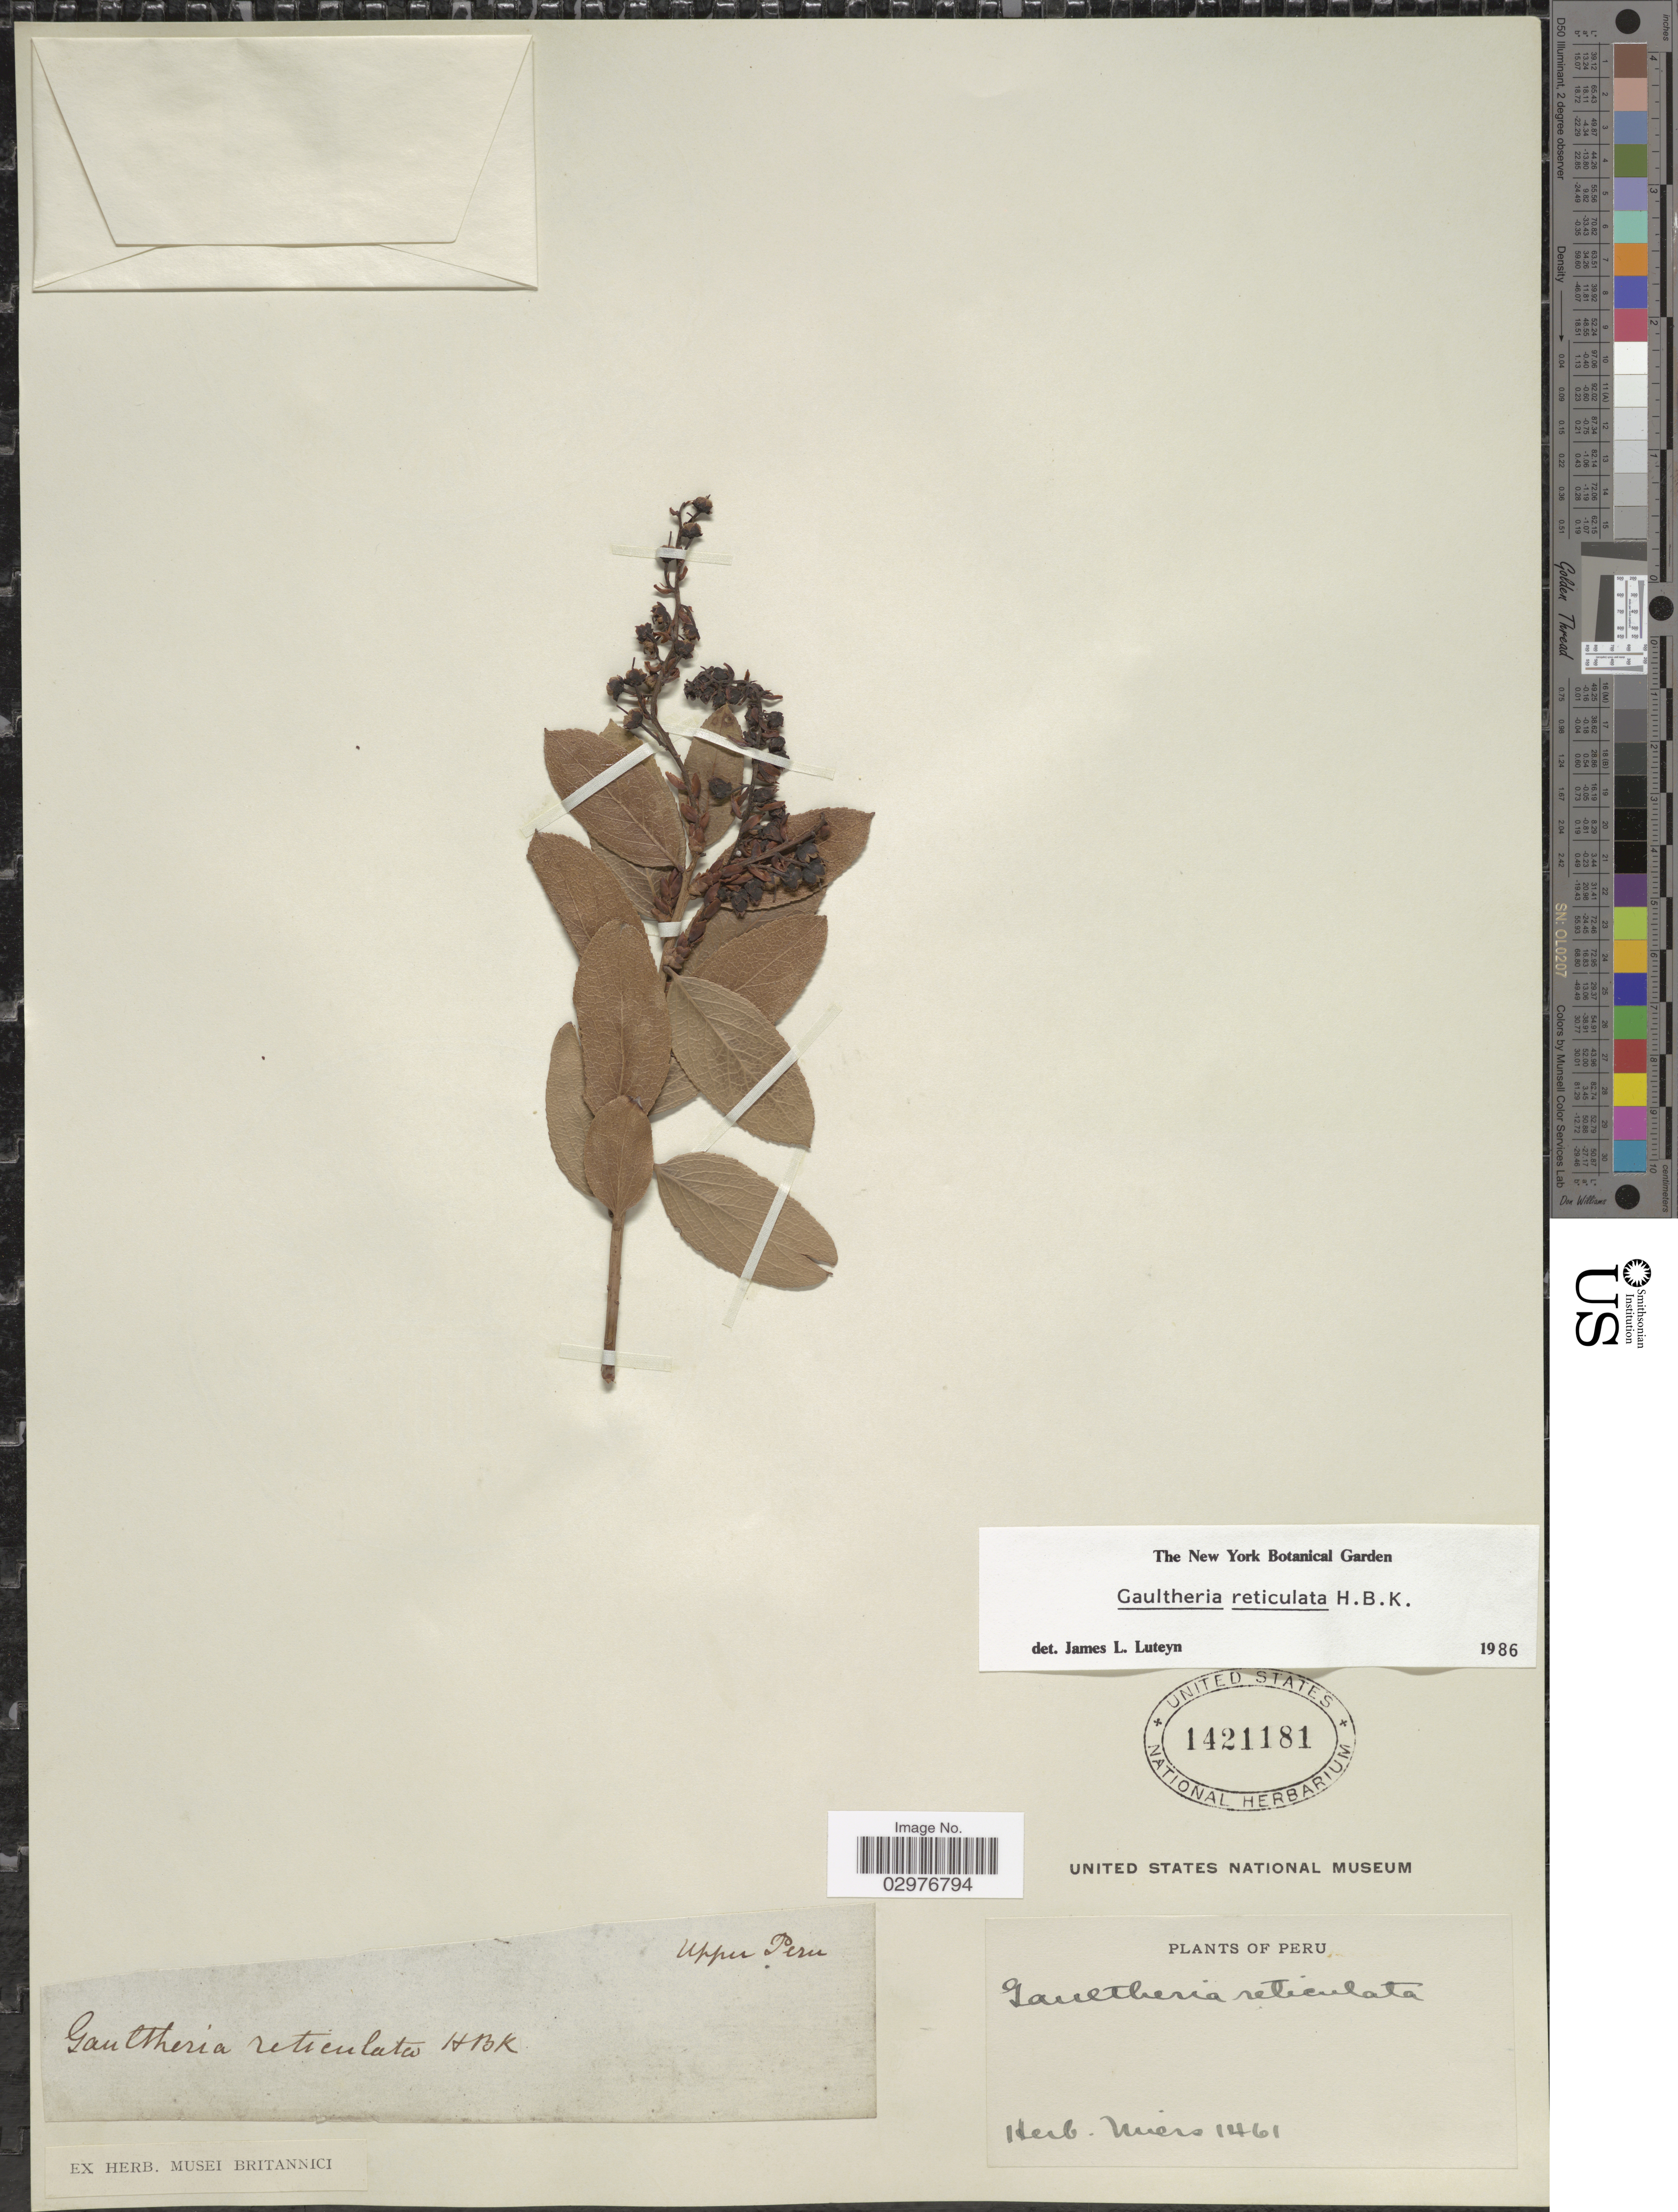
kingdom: Plantae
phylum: Tracheophyta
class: Magnoliopsida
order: Ericales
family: Ericaceae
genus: Gaultheria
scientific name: Gaultheria reticulata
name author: Kunth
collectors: ex herb. Miers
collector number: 1461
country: Peru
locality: Upper Peru.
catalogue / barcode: US 1421181